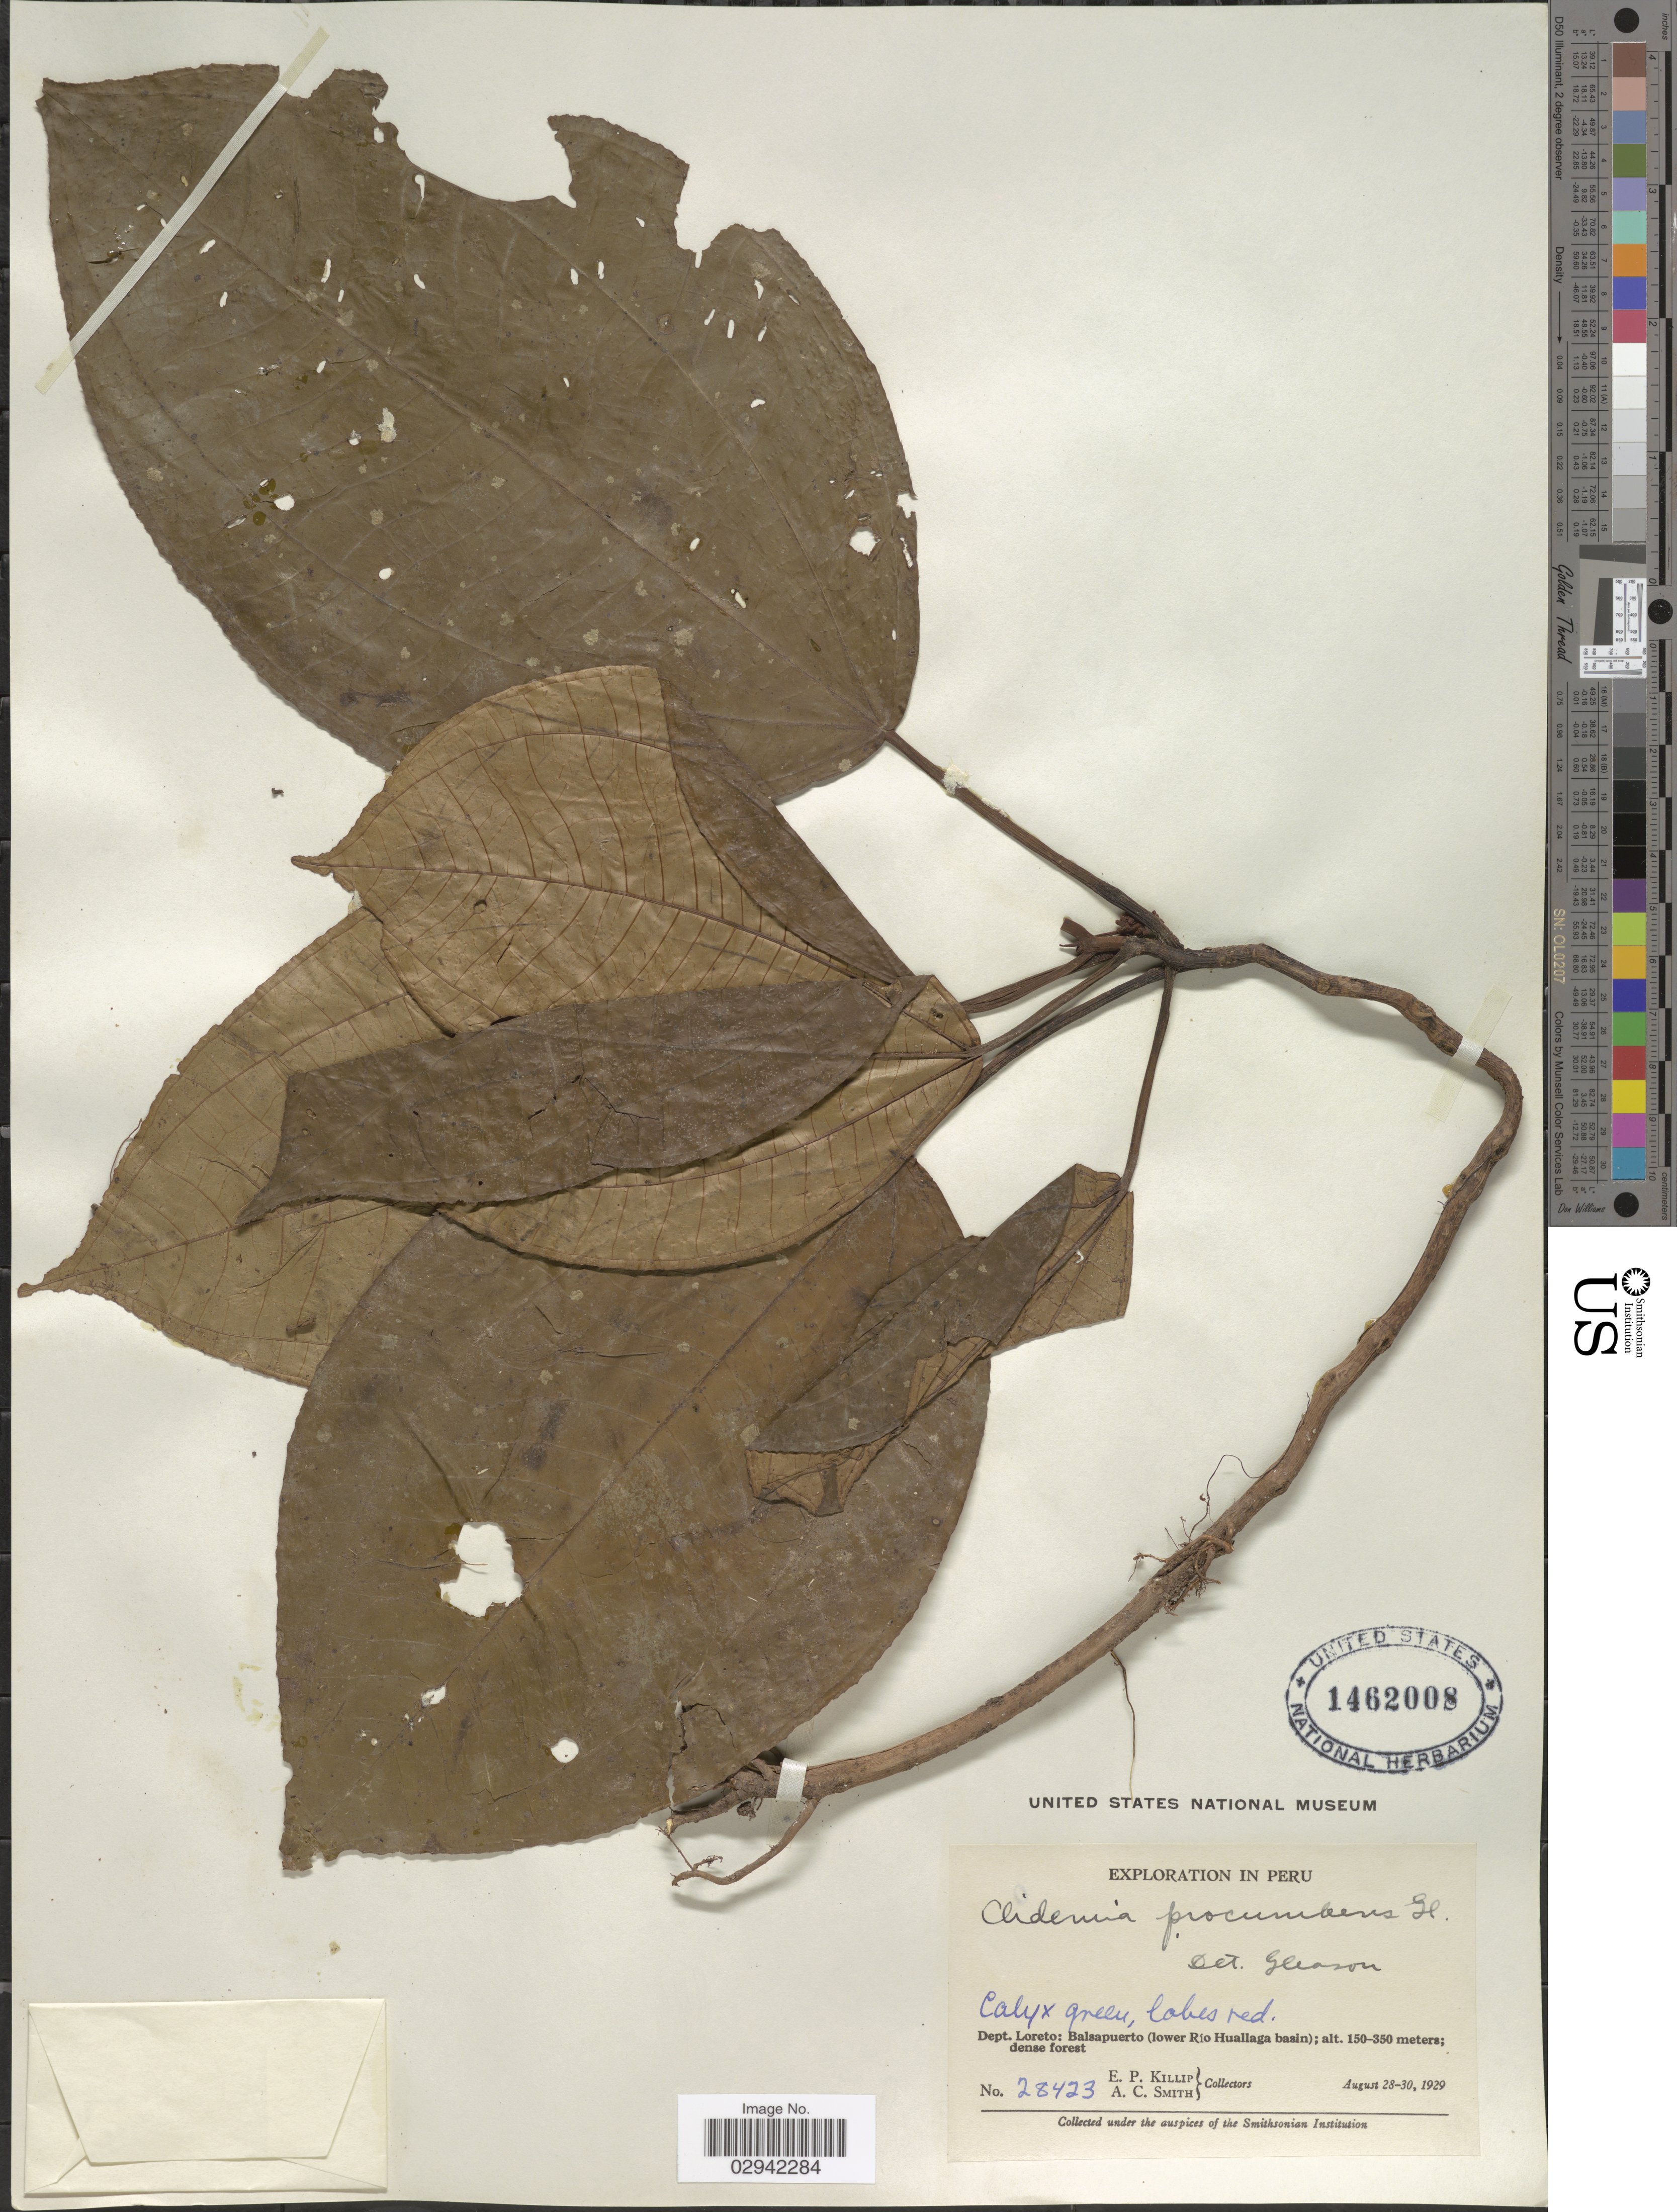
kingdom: Plantae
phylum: Tracheophyta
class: Magnoliopsida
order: Myrtales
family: Melastomataceae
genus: Miconia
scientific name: Miconia procumbens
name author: (Gleason) Wurdack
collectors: E. P. Killip & A. C. Smith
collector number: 28423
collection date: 1929-08-28/1929-08-30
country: Peru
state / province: Loreto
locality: Dept. Loreto: Balsapuerto (lower Rio Huallaga basin).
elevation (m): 150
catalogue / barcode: US 1462008